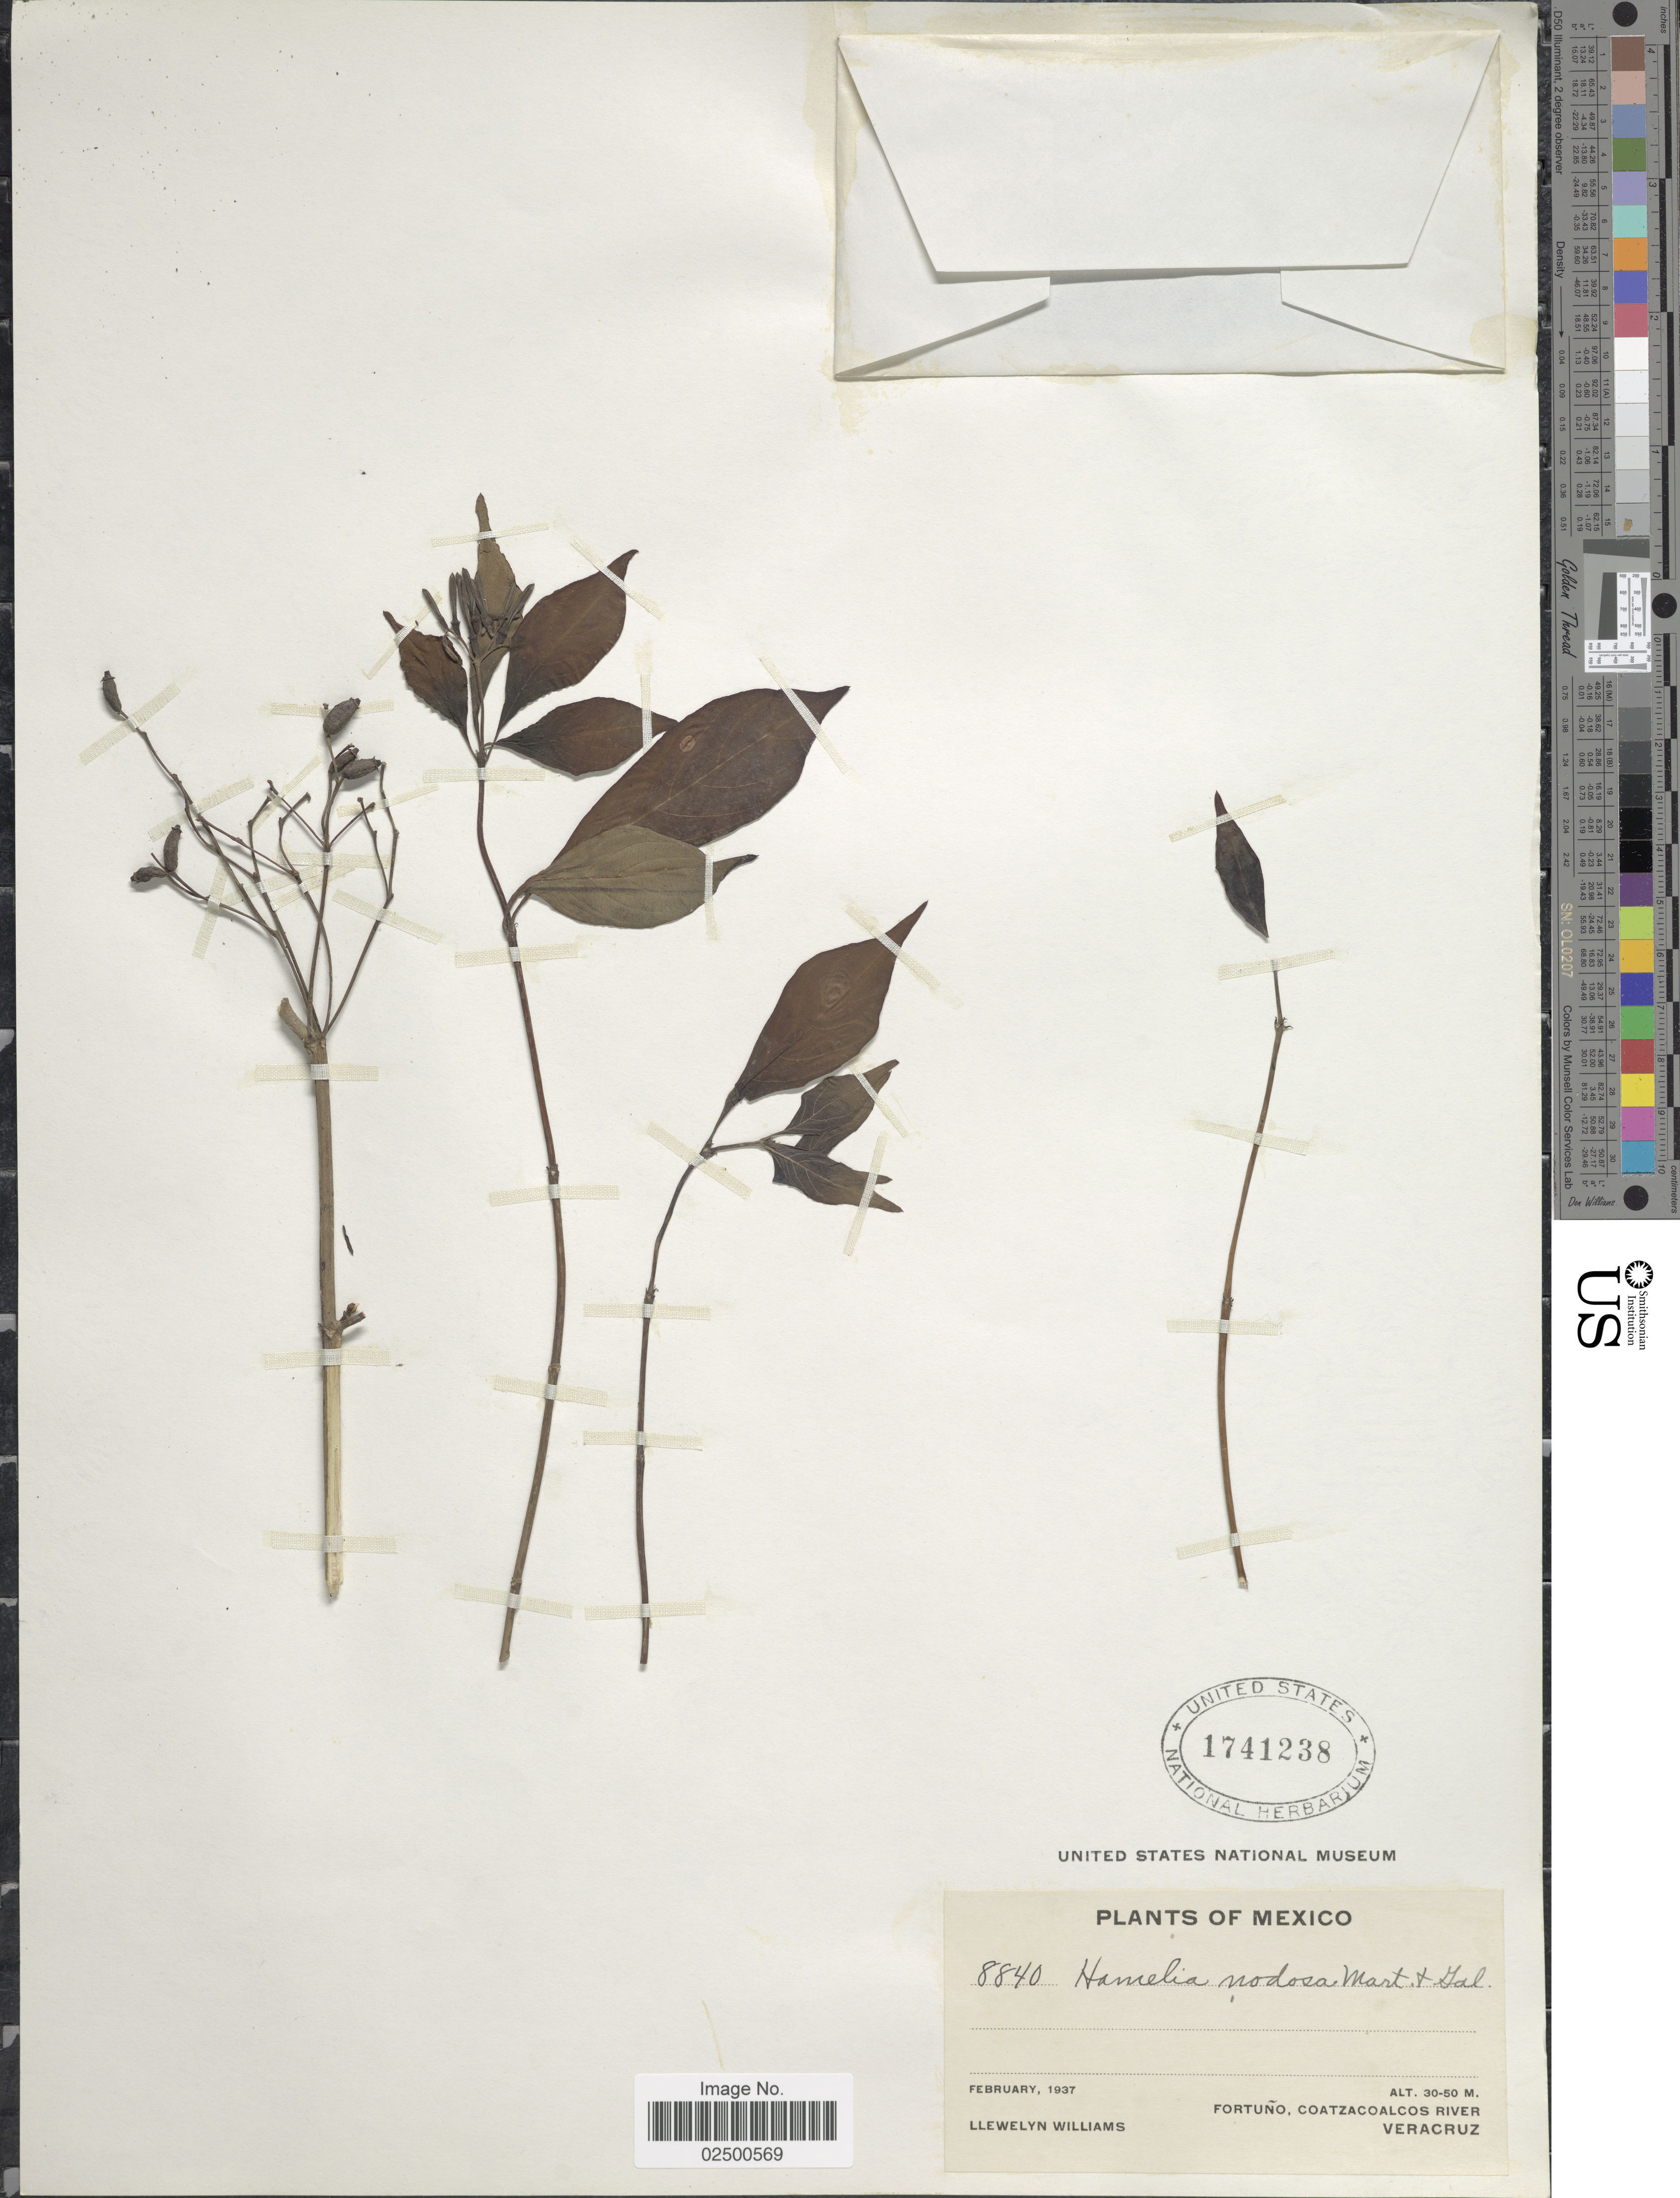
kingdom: Plantae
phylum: Tracheophyta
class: Magnoliopsida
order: Gentianales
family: Rubiaceae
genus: Hamelia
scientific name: Hamelia nodosa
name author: M. Martens & Galeotti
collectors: Ll. Williams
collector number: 8840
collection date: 1937-02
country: Mexico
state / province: Veracruz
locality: Fotuno, Coatzacoalcos River. Veracruz.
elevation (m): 30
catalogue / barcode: US 1741238